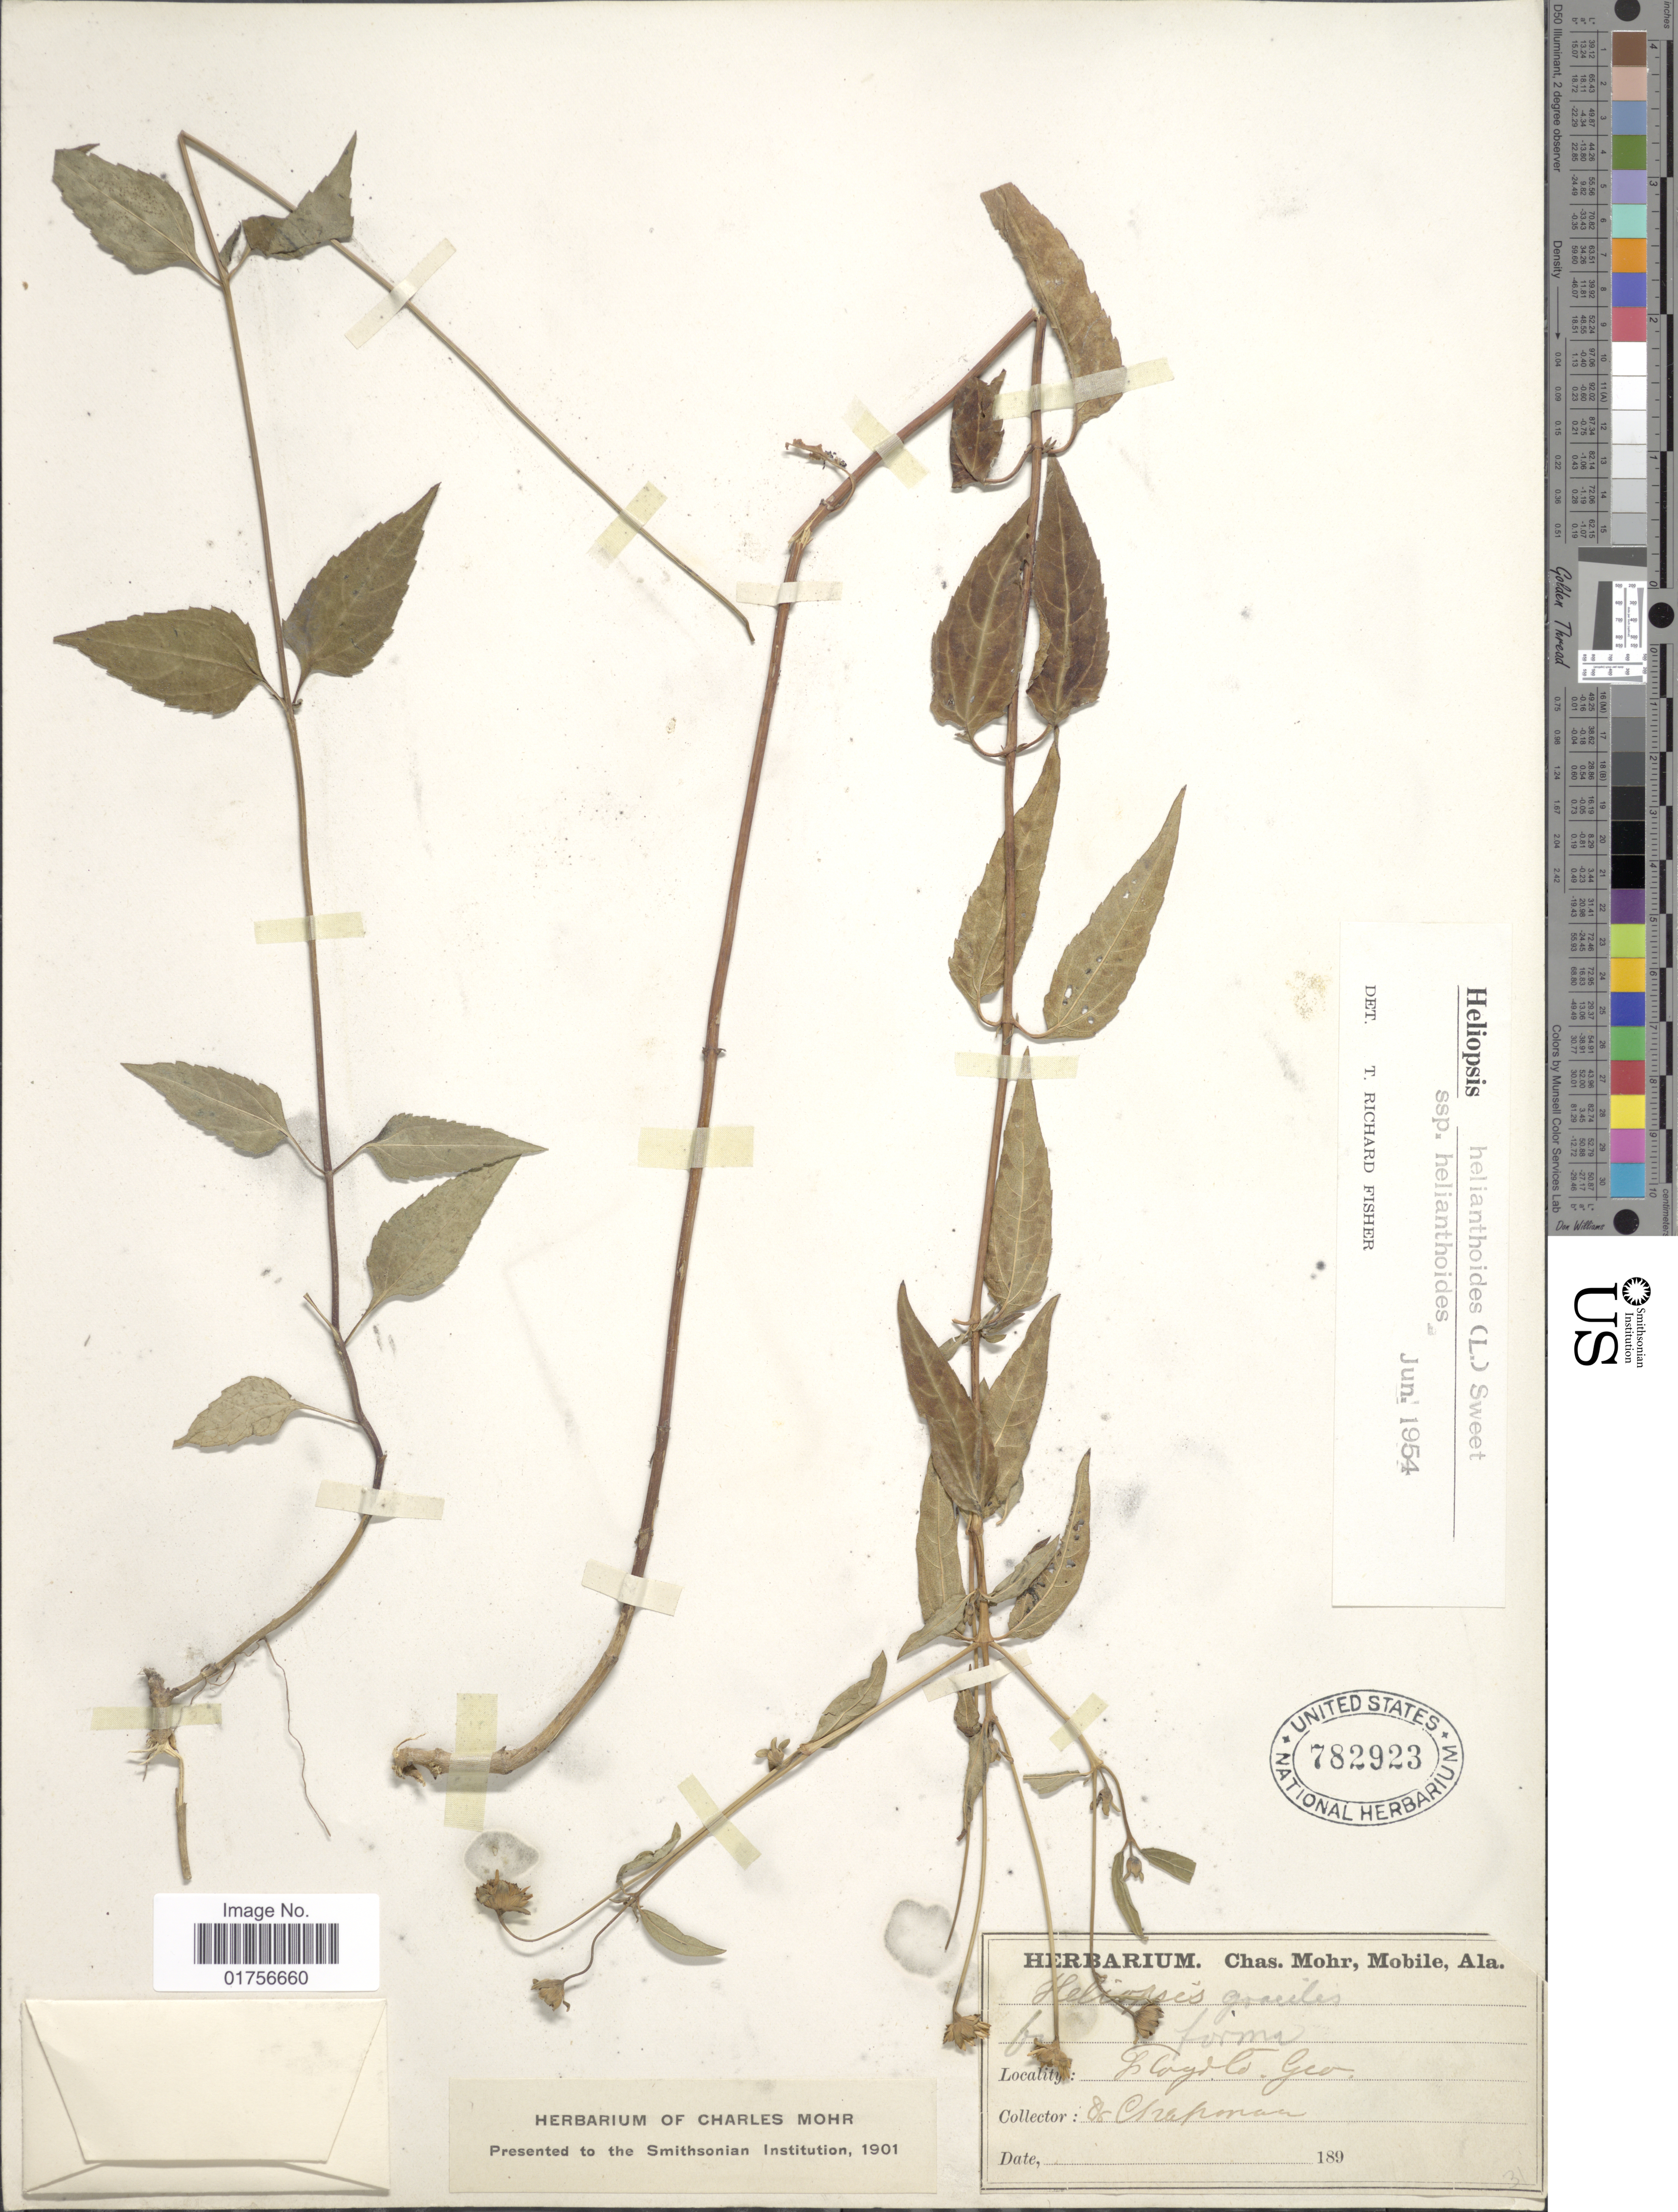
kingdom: Plantae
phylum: Tracheophyta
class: Magnoliopsida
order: Asterales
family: Asteraceae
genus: Heliopsis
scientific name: Heliopsis helianthoides subsp. helianthoides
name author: (L.) Sweet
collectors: A. W. Chapman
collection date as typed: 189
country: United States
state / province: Georgia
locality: Floyd Co., Geo.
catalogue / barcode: US 782923